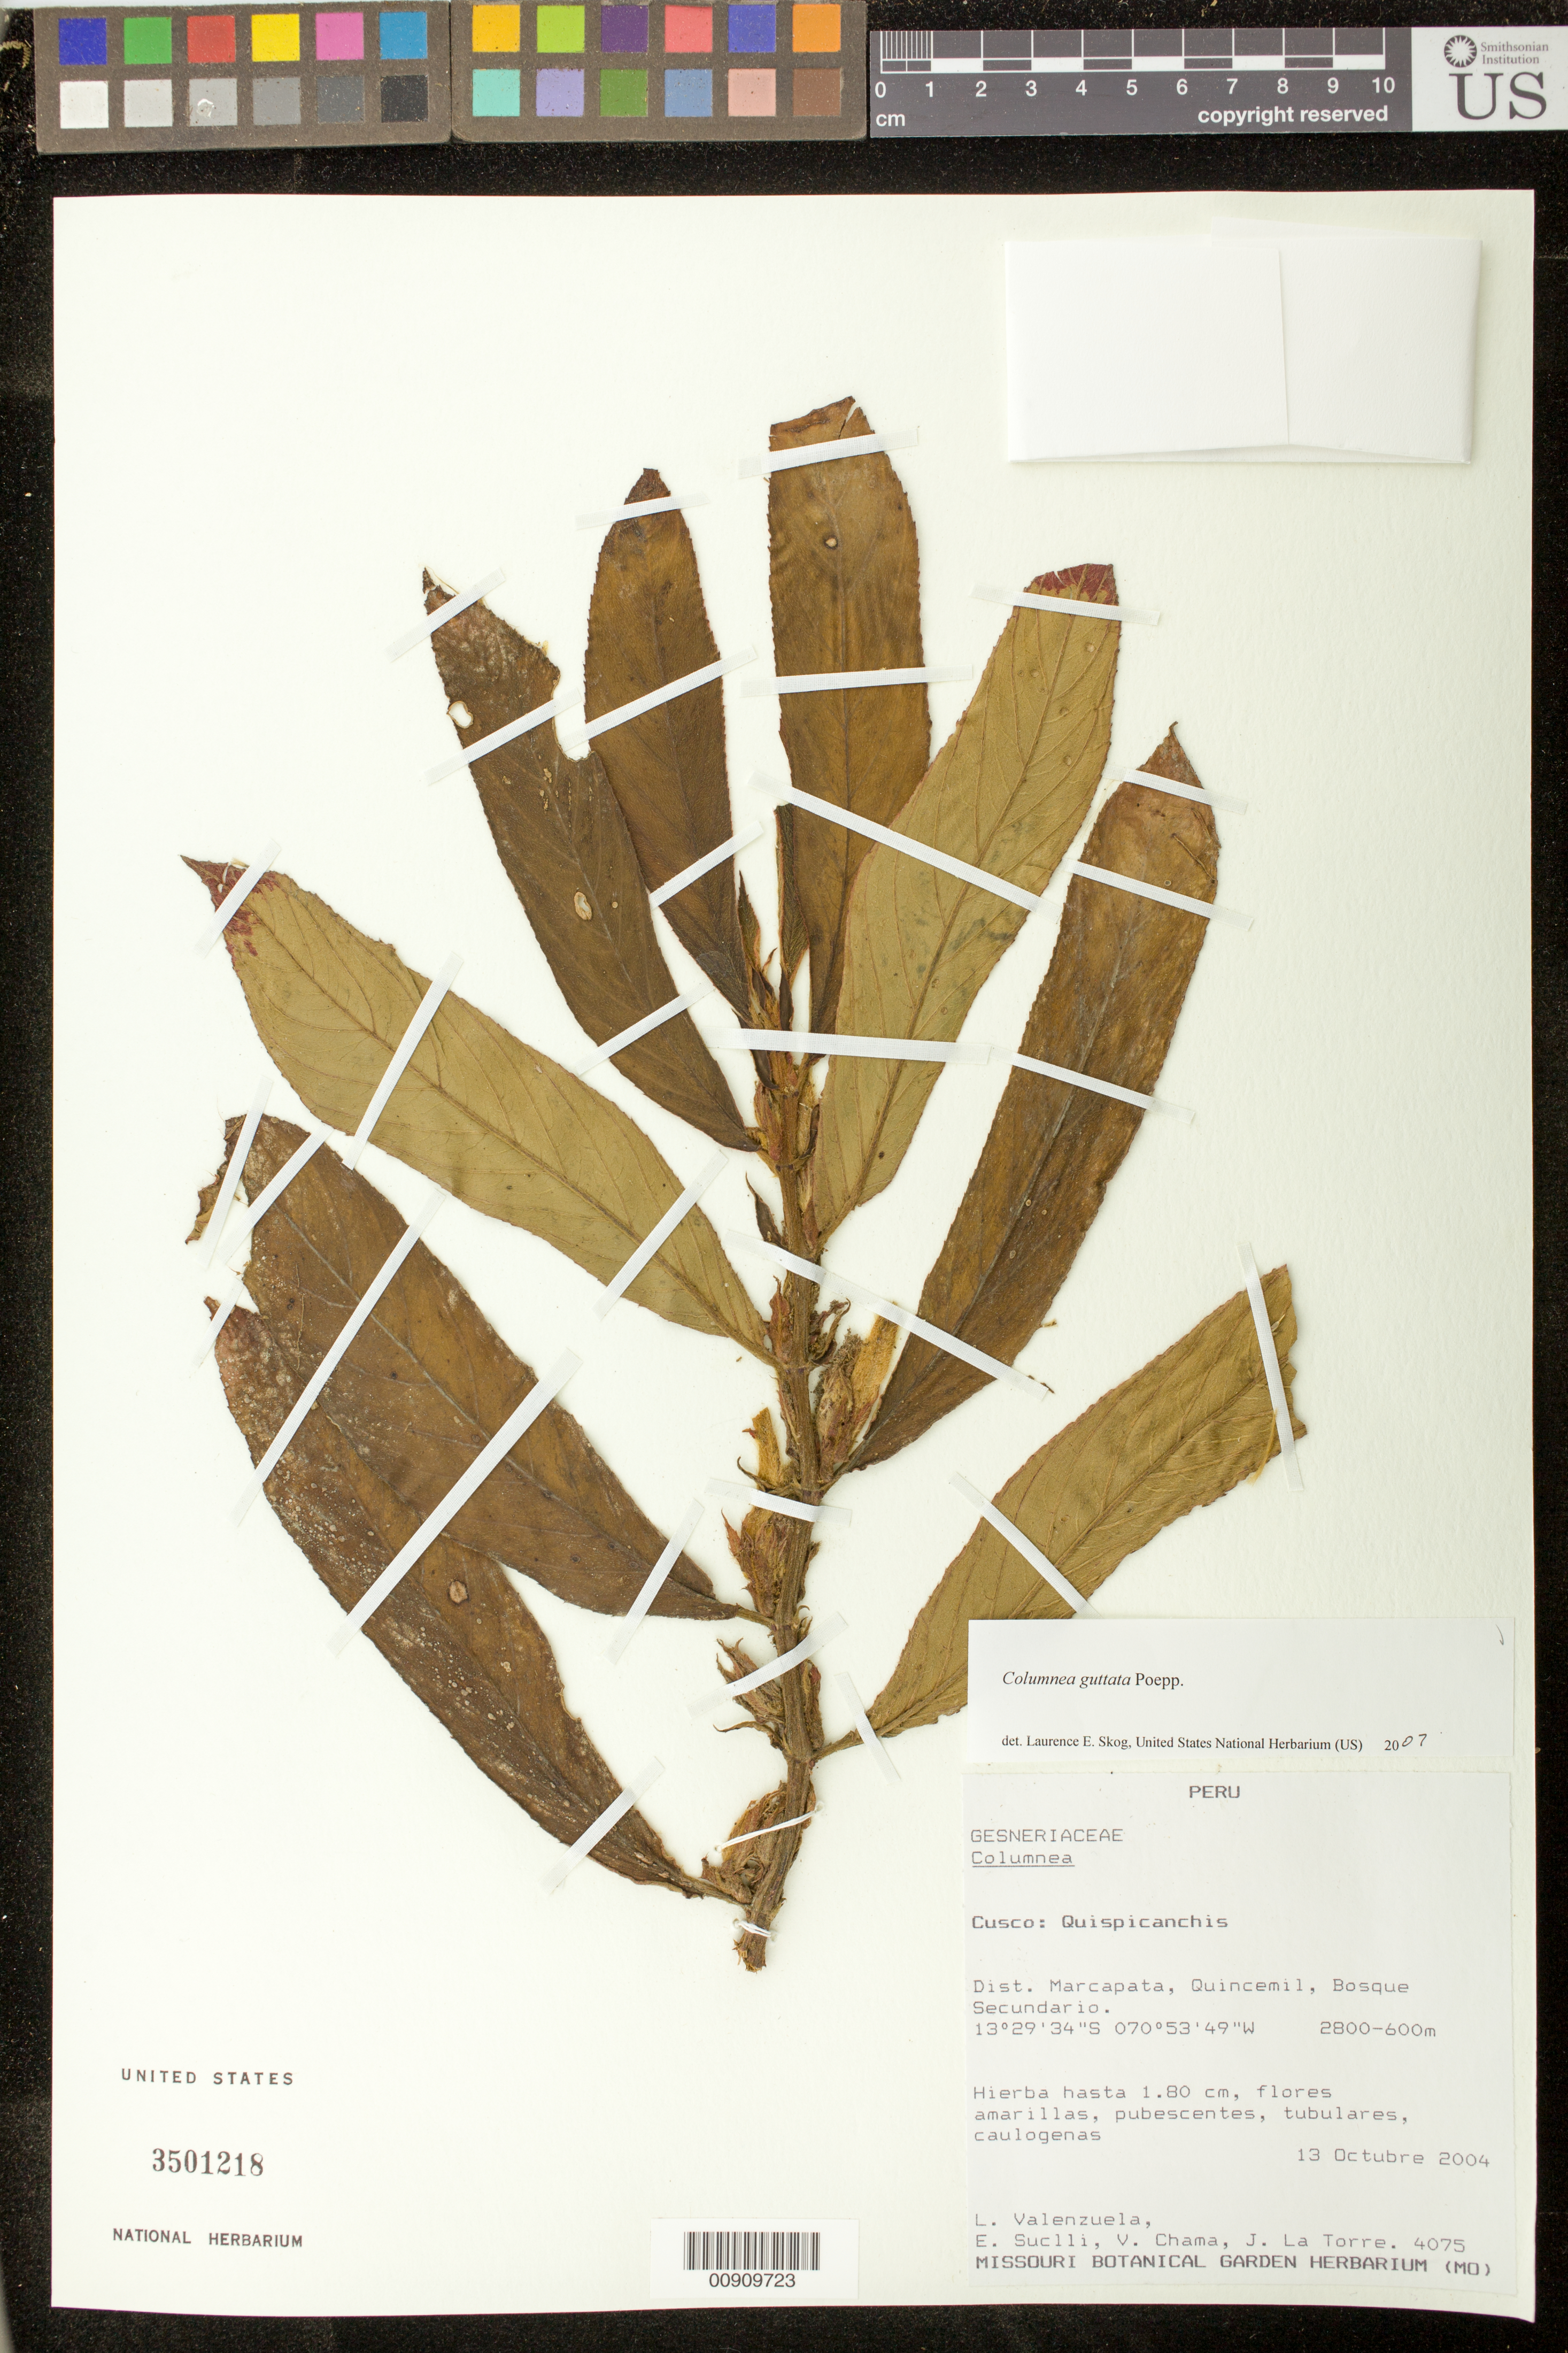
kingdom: Plantae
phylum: Tracheophyta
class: Magnoliopsida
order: Lamiales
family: Gesneriaceae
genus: Columnea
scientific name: Columnea guttata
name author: Poepp.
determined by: Skog, Laurence E.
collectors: L. Valenzuela, E. Suclli, V. Chama & J. La Torre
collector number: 4075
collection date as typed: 13 Oct 2004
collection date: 2004-10-13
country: Peru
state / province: Cusco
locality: Cusco: Quispicanchis. Dist. Marcapata, Quincemil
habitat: Bosque secundario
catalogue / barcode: US 3501218